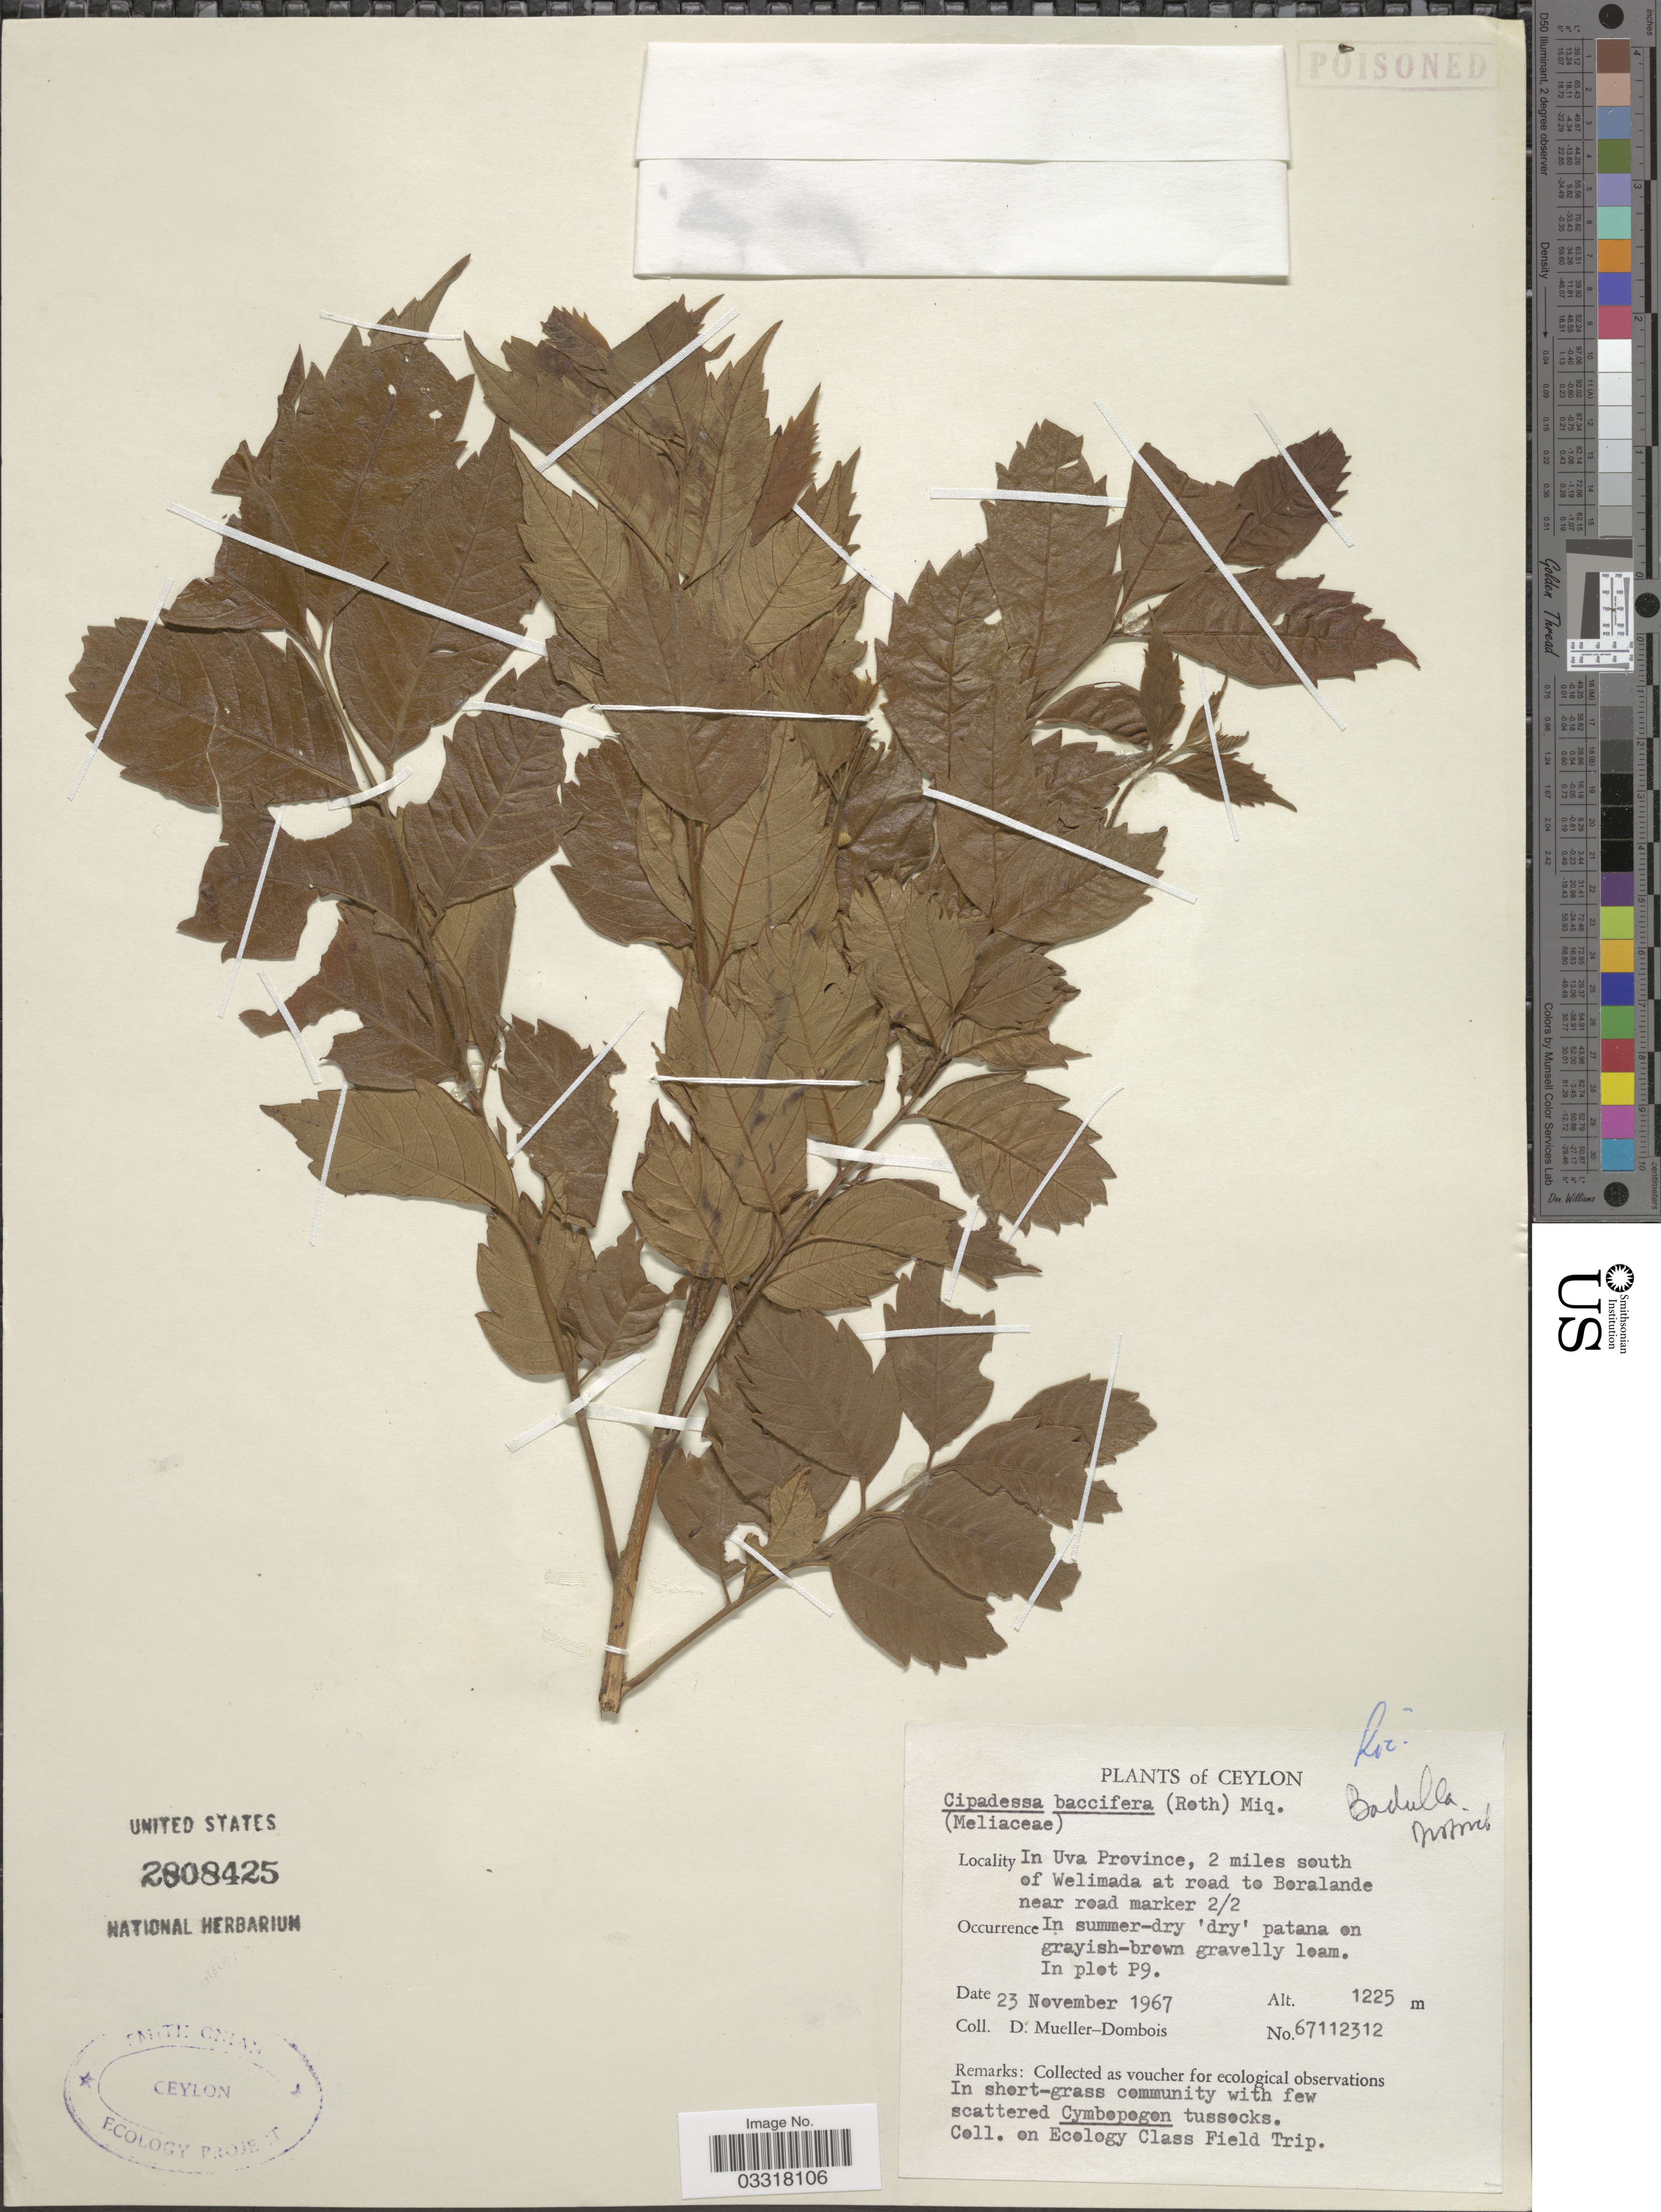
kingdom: Plantae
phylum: Tracheophyta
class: Magnoliopsida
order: Sapindales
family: Meliaceae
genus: Cipadessa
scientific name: Cipadessa baccifera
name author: Miq.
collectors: D. Mueller-Dombois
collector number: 67112312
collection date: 1967-11-23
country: Sri Lanka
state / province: Uva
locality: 2 miles south of Welimada at road to Boralande near road marker 2/2. In plot P9.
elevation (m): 1225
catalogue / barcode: US 2808425